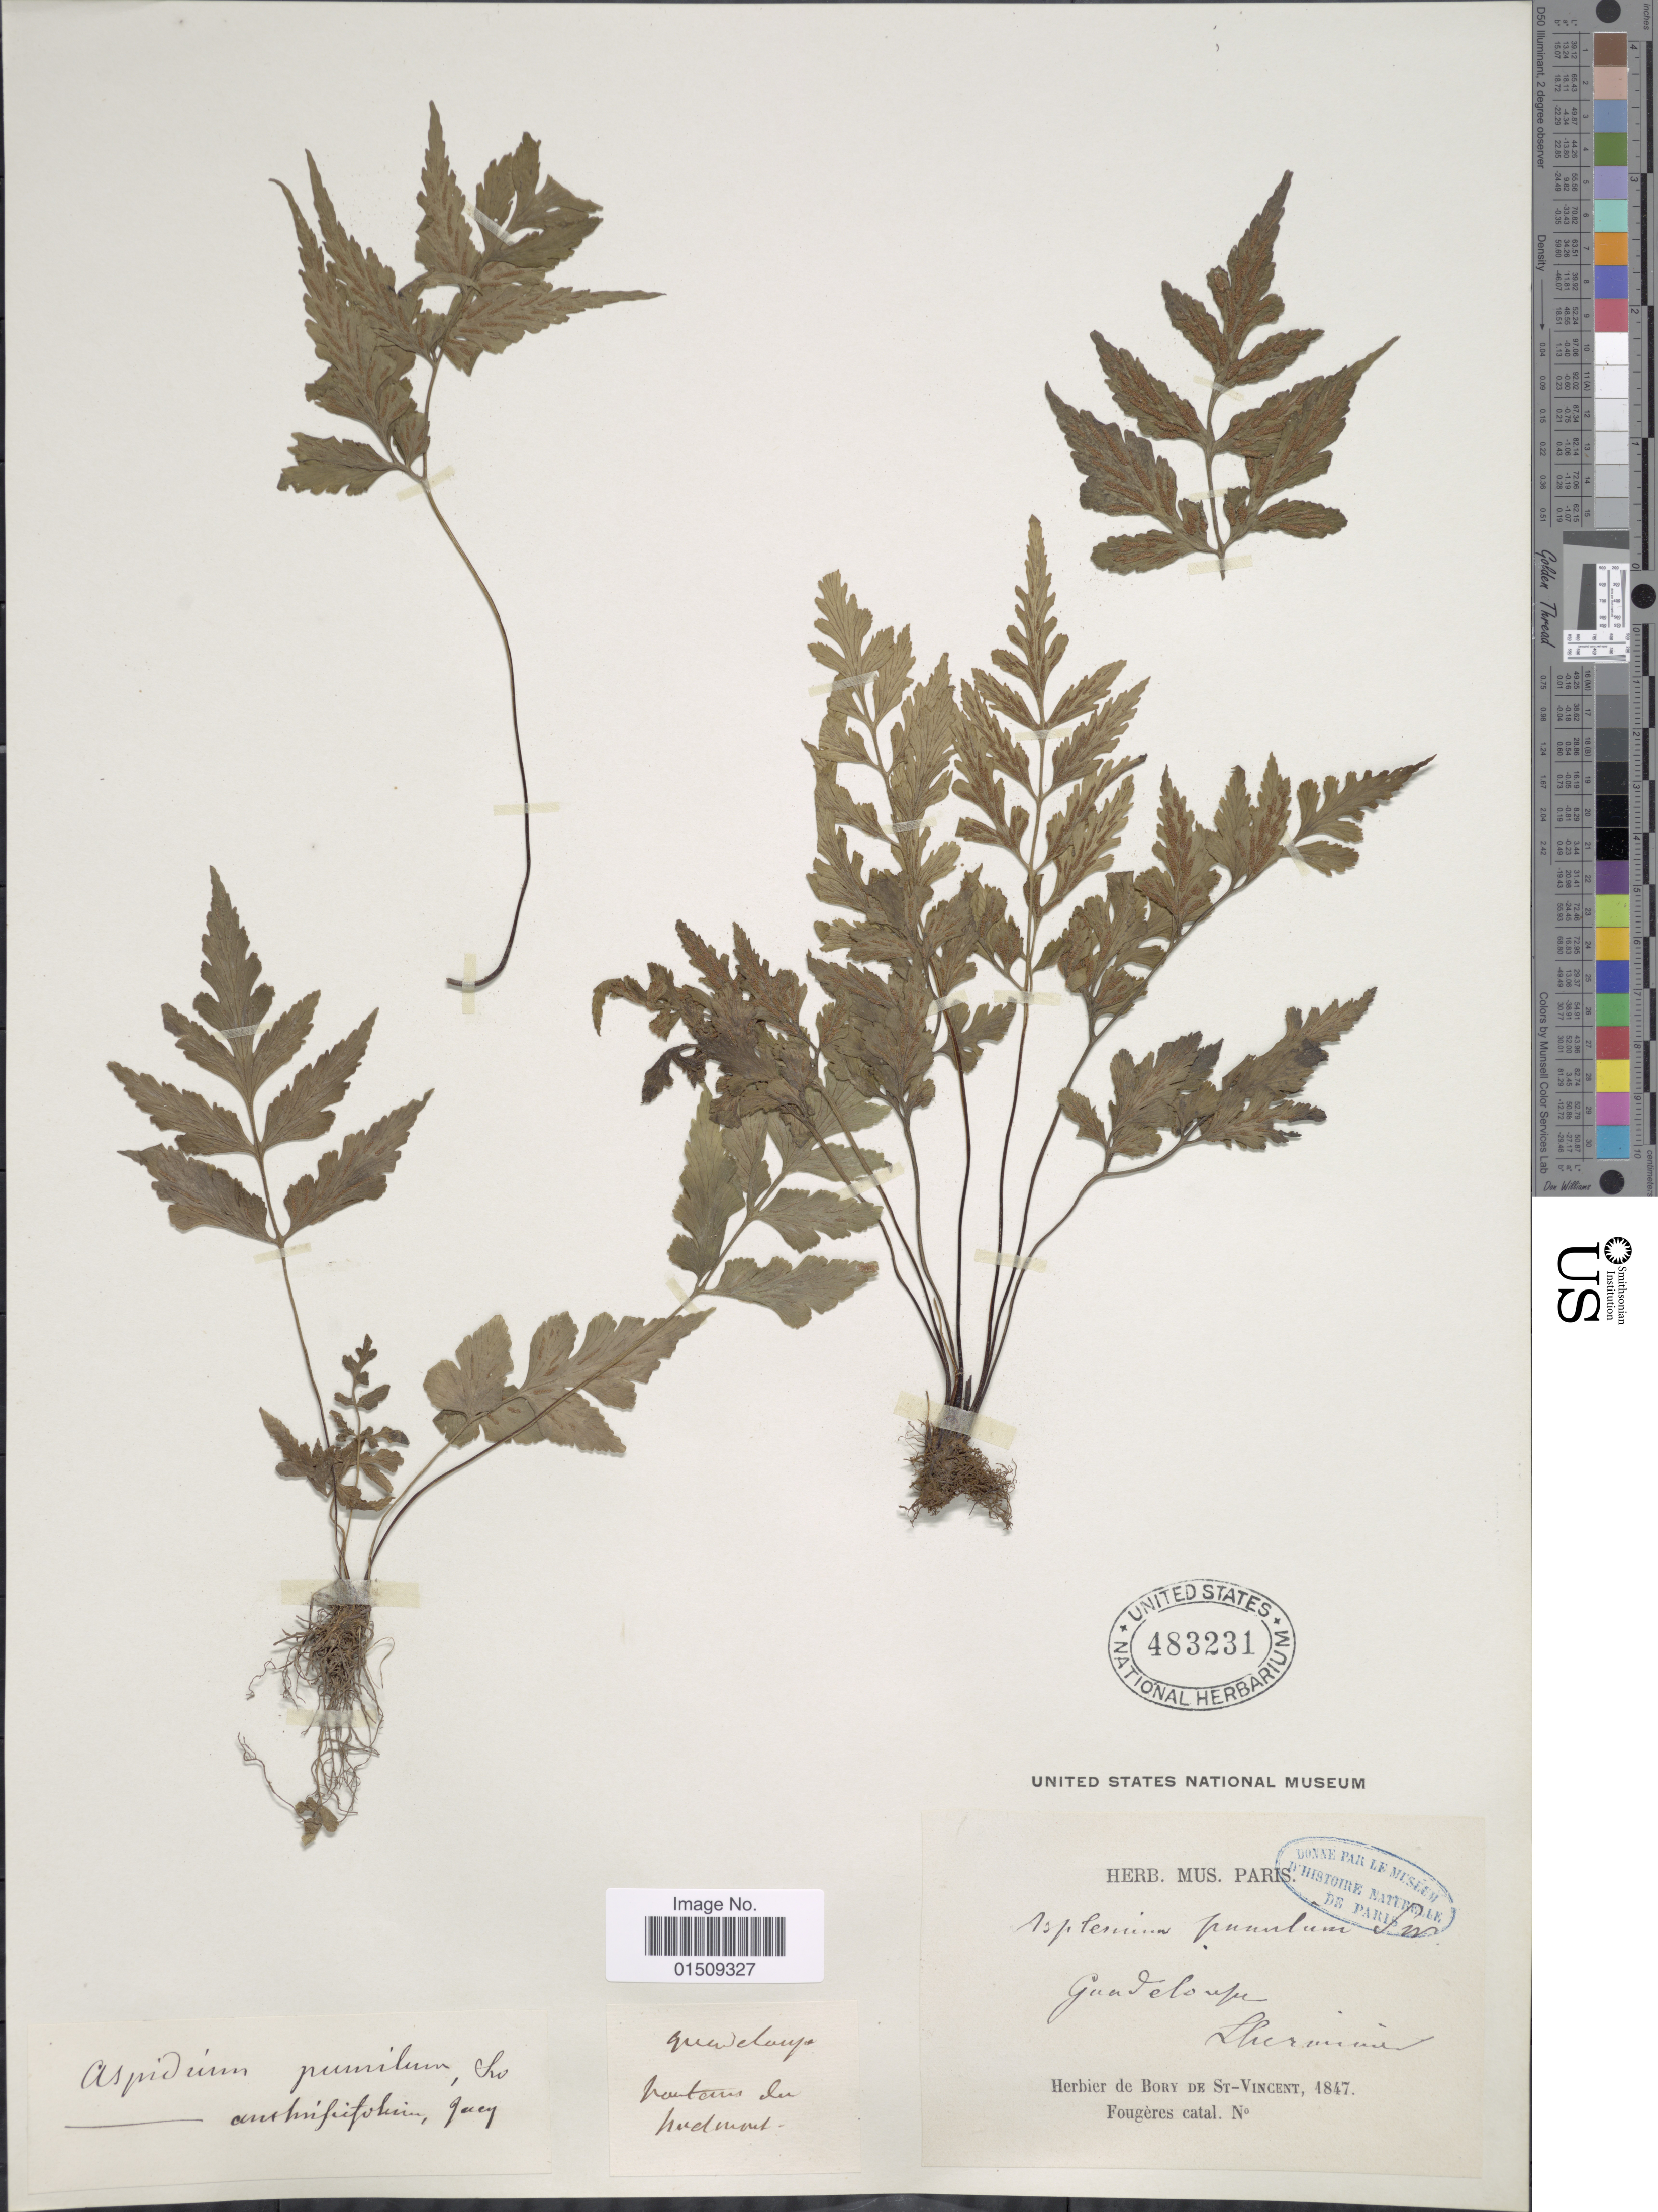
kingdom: Plantae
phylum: Tracheophyta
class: Polypodiopsida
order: Polypodiales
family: Aspleniaceae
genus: Asplenium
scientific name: Asplenium pumilum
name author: Sw.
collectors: F. L'Herminier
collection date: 1847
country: Guadeloupe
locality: Mountains du Huelmont [interpreted]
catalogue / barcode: US 483231